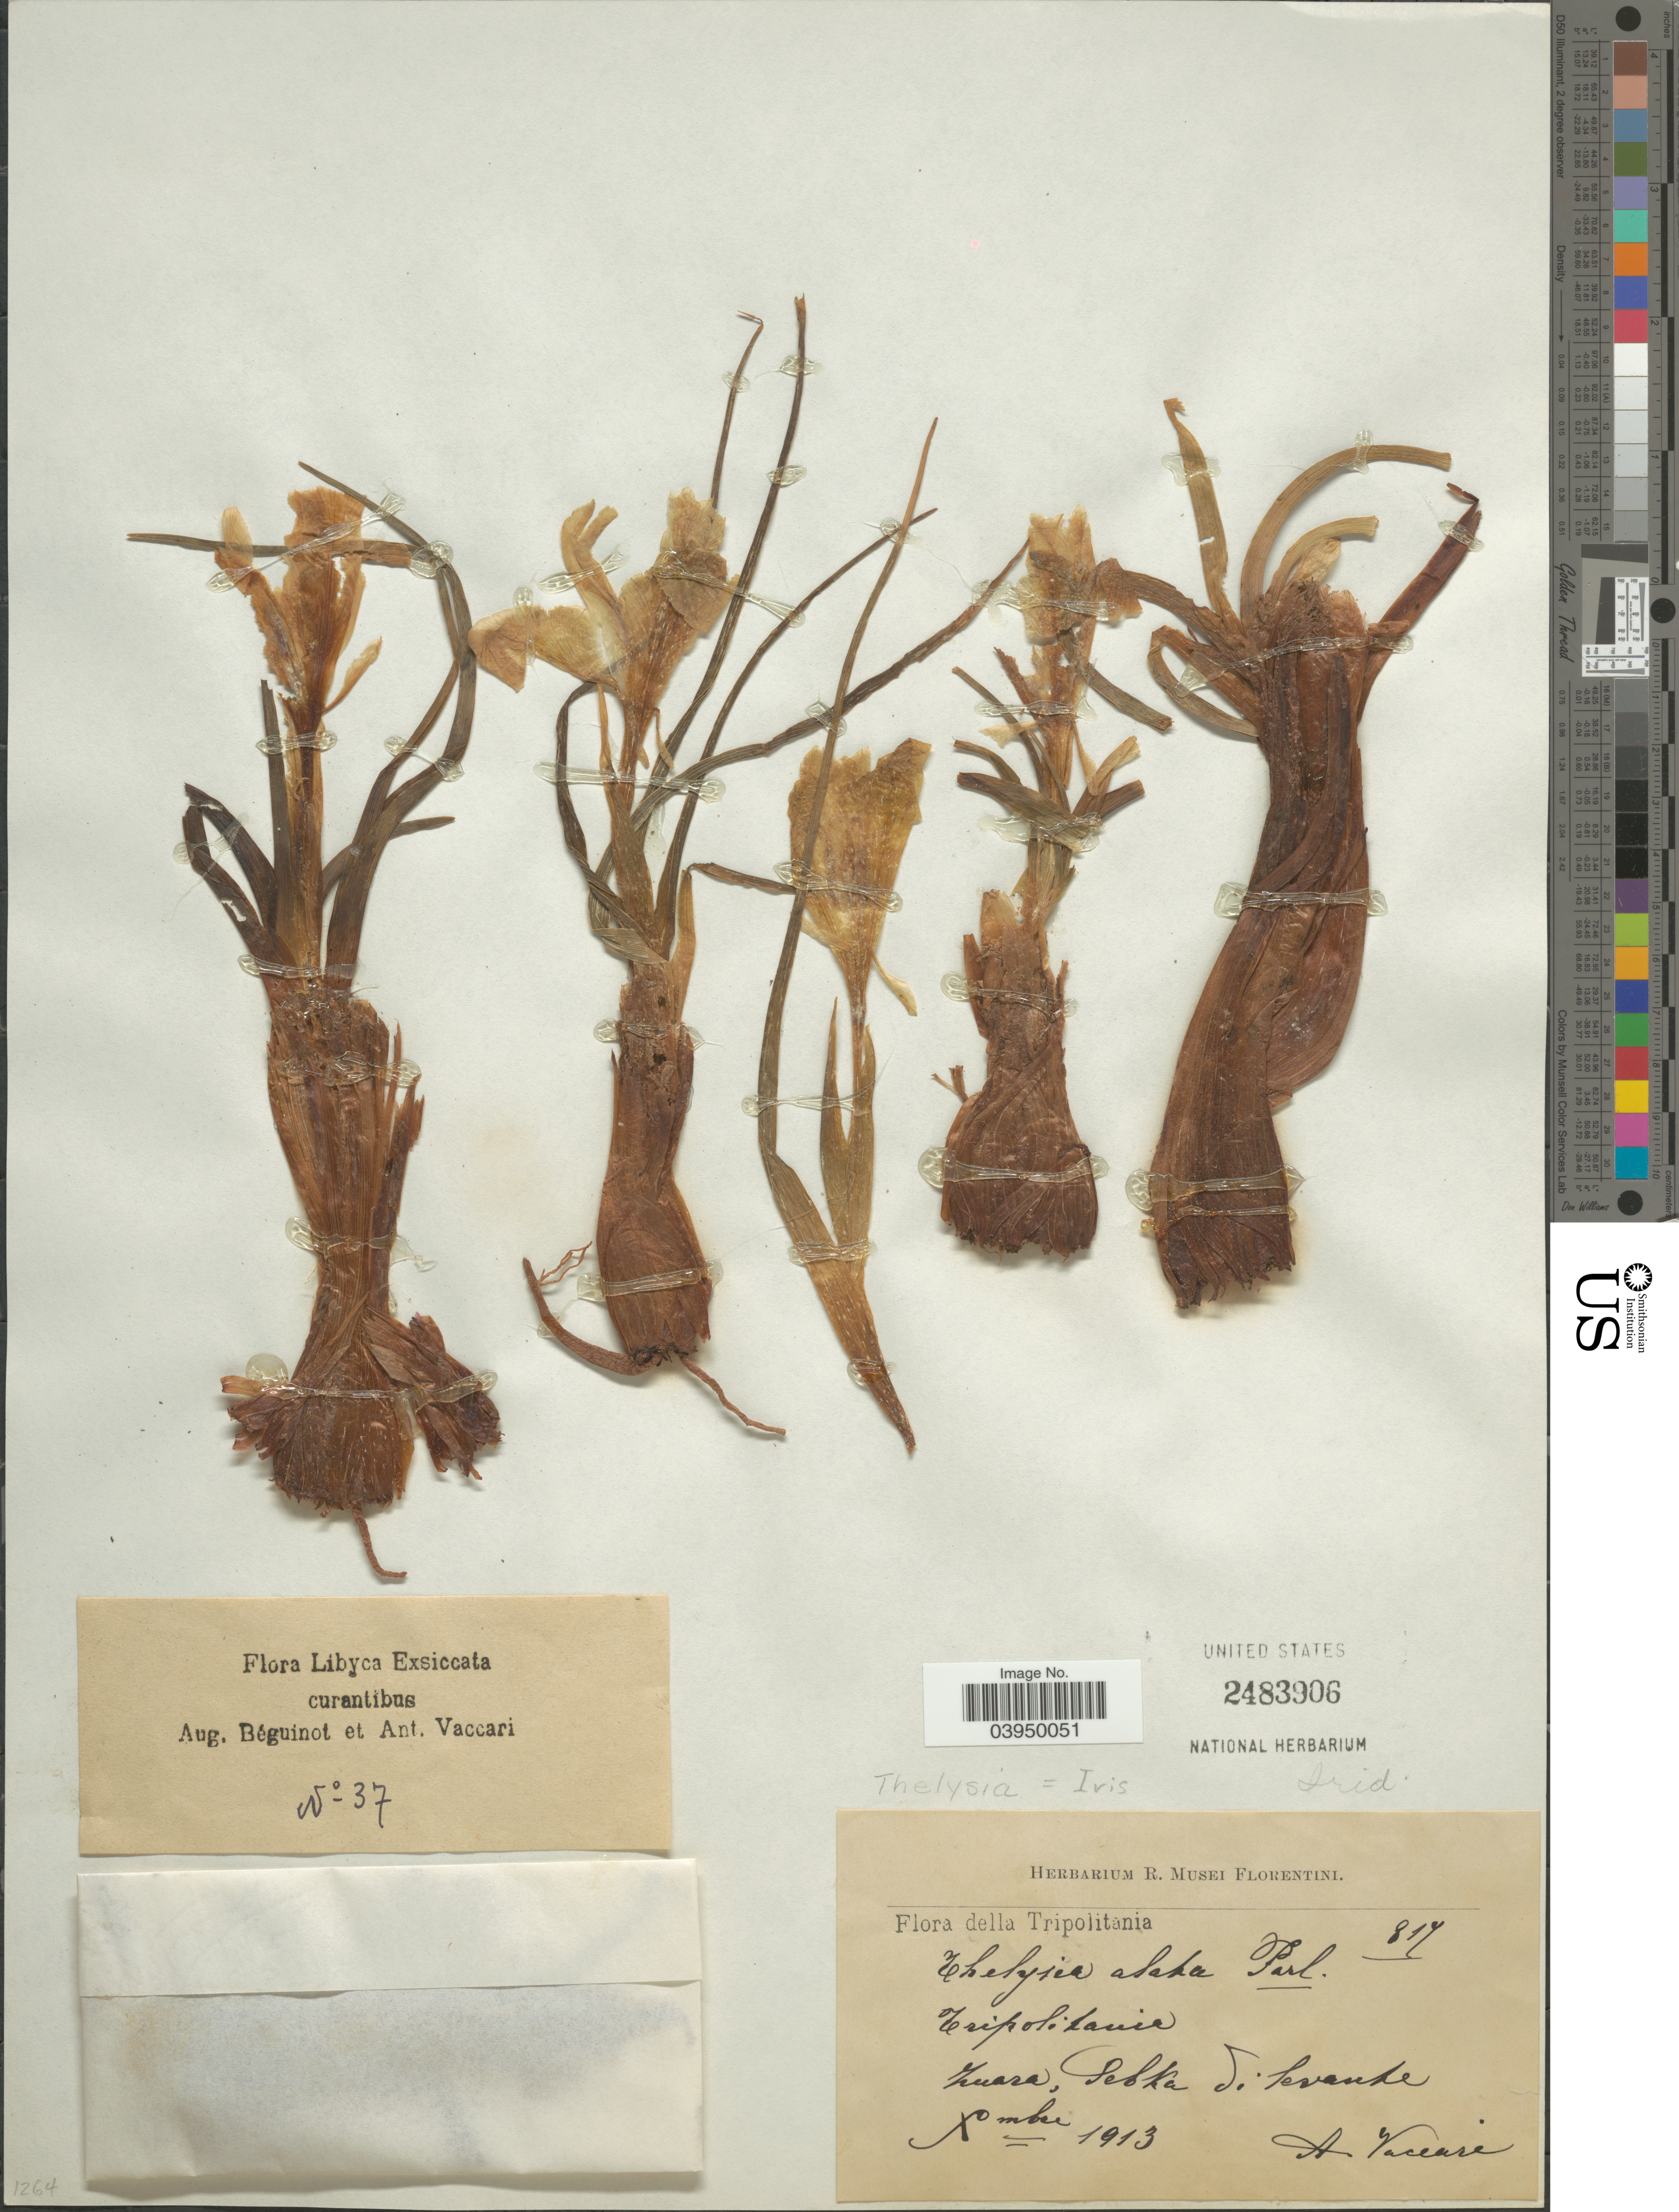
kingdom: Plantae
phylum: Tracheophyta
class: Liliopsida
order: Asparagales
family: Iridaceae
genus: Iris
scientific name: Iris alata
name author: Poir.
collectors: A. Vaceari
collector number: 817?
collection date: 1913-12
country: Libya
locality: Della Tripolitania. Zuara, Sebha di levante.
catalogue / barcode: US 2483906